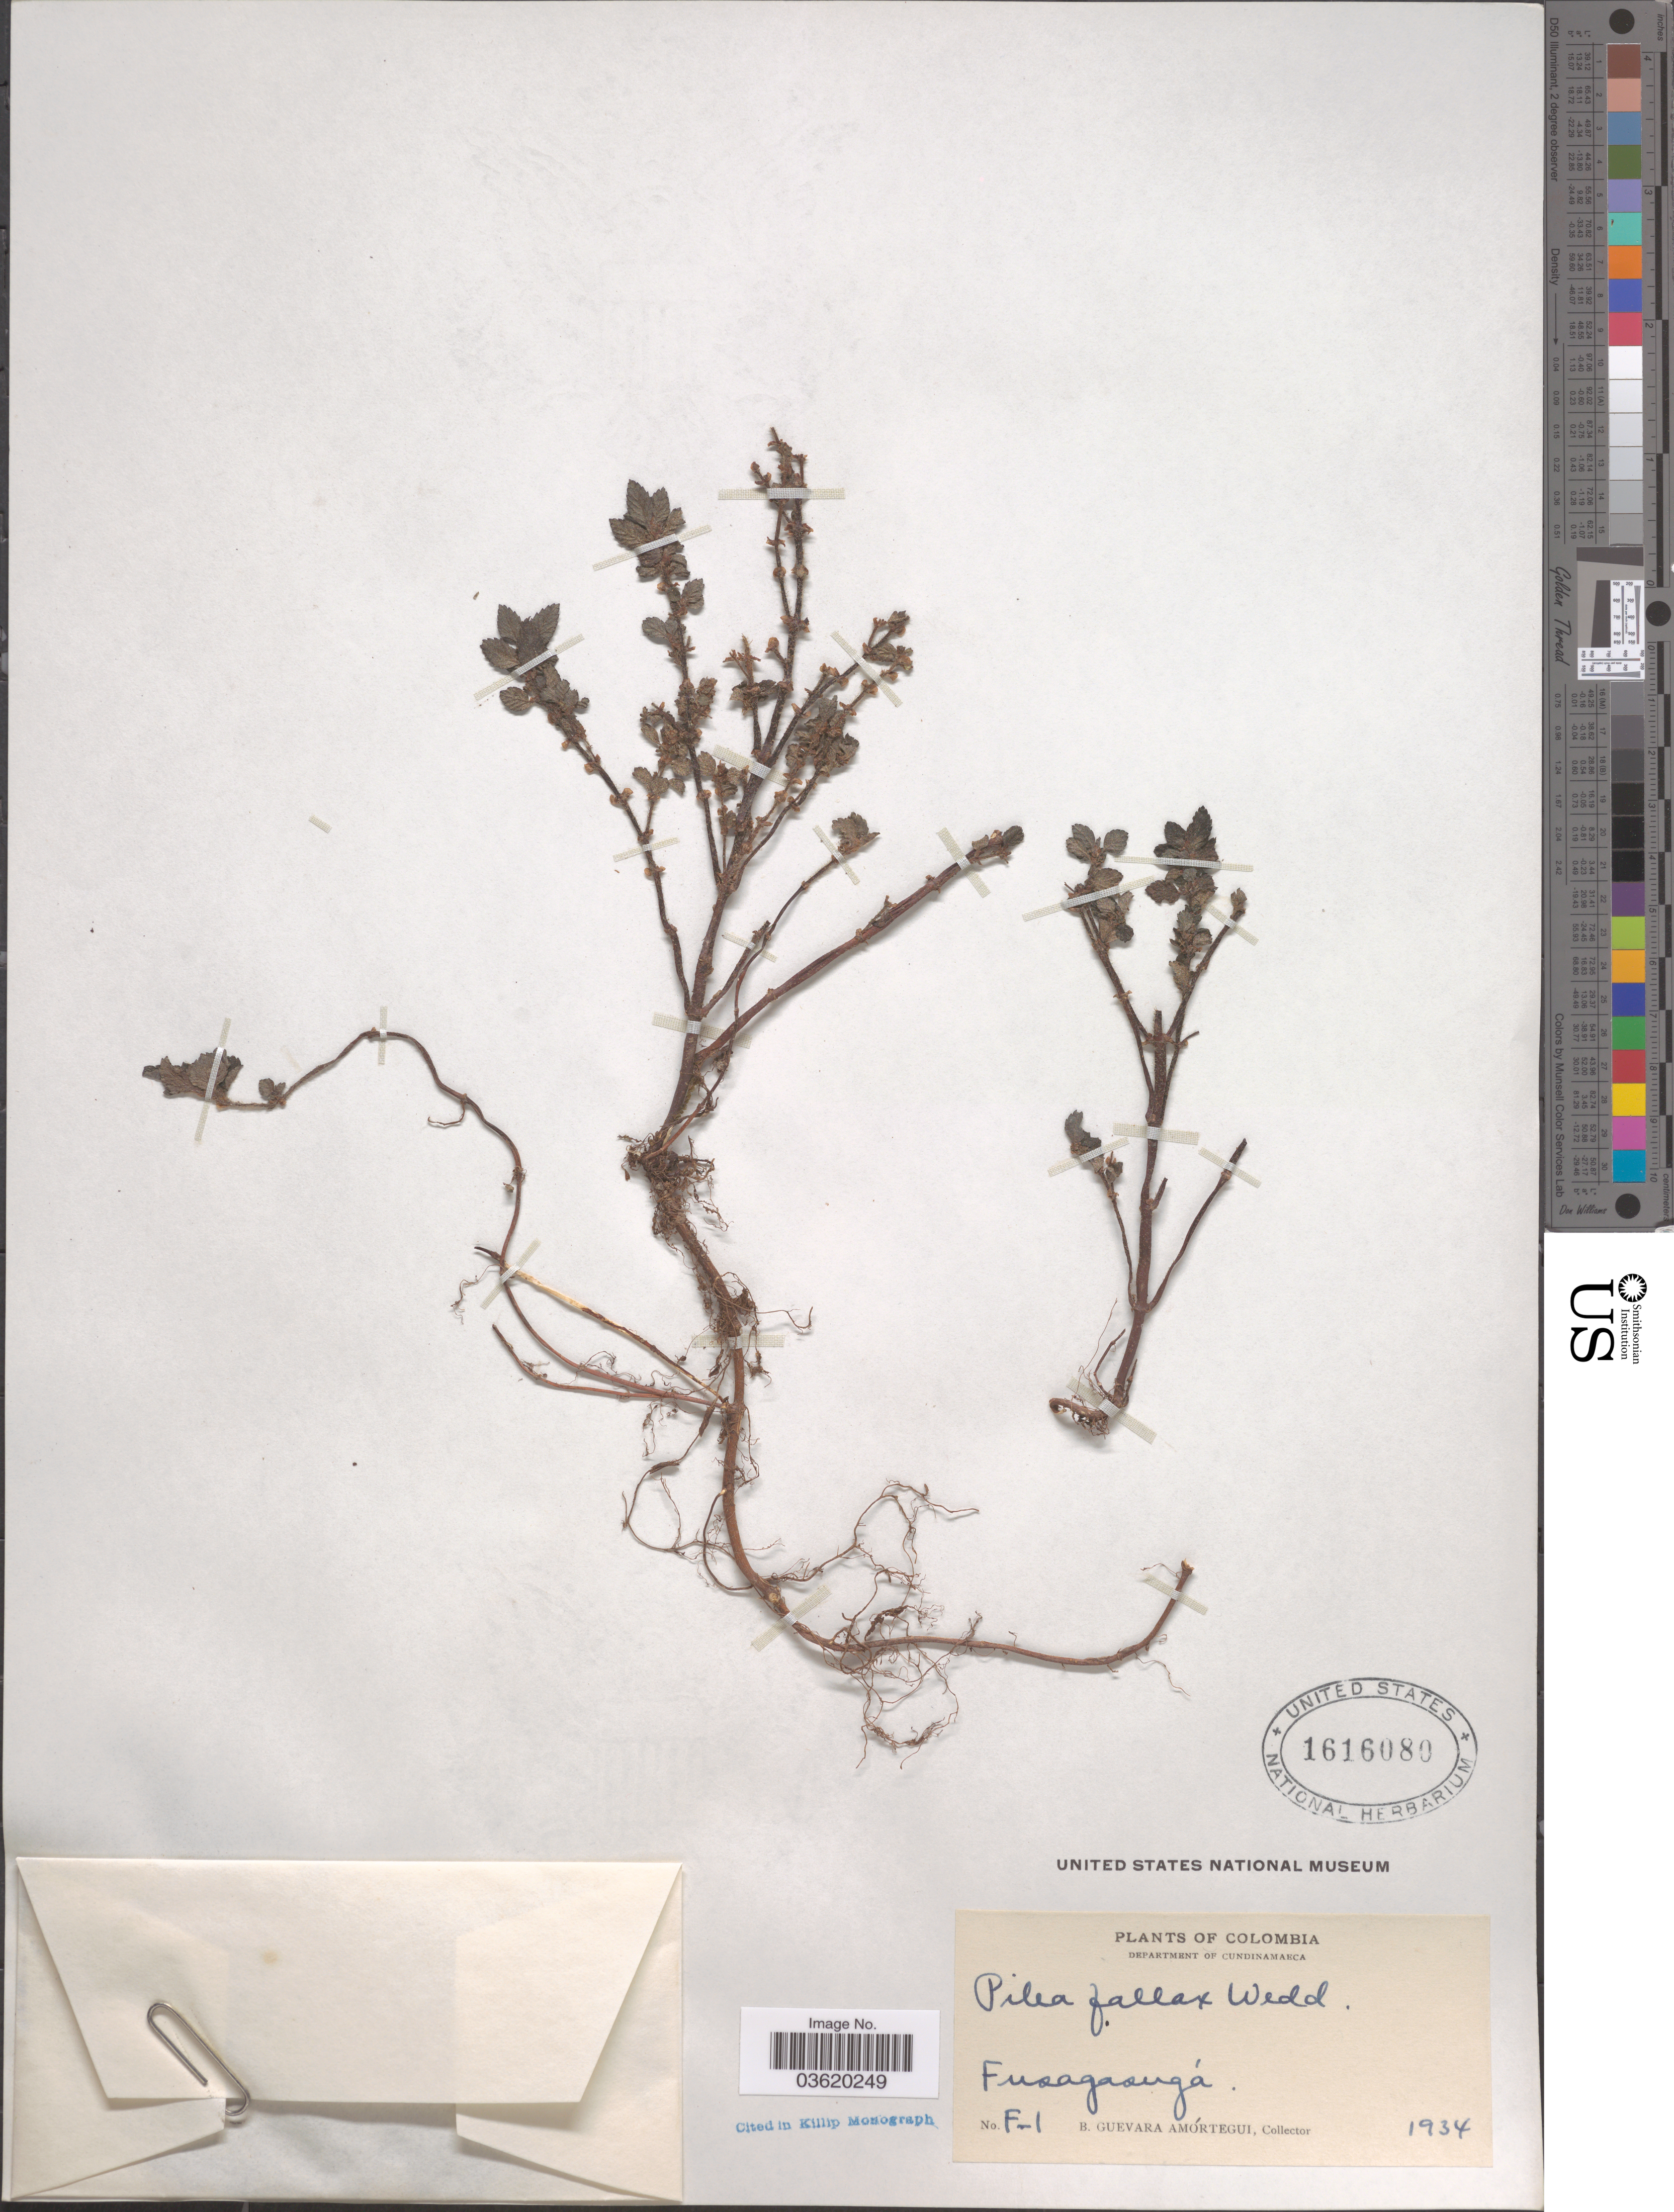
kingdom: Plantae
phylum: Tracheophyta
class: Magnoliopsida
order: Rosales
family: Urticaceae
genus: Pilea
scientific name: Pilea fallax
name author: Wedd.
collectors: B. Guevara Amortegui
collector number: F-1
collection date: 1934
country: Colombia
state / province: Cundinamarca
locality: Department of Cundinamarca. Fusagasugá.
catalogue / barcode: US 1616080